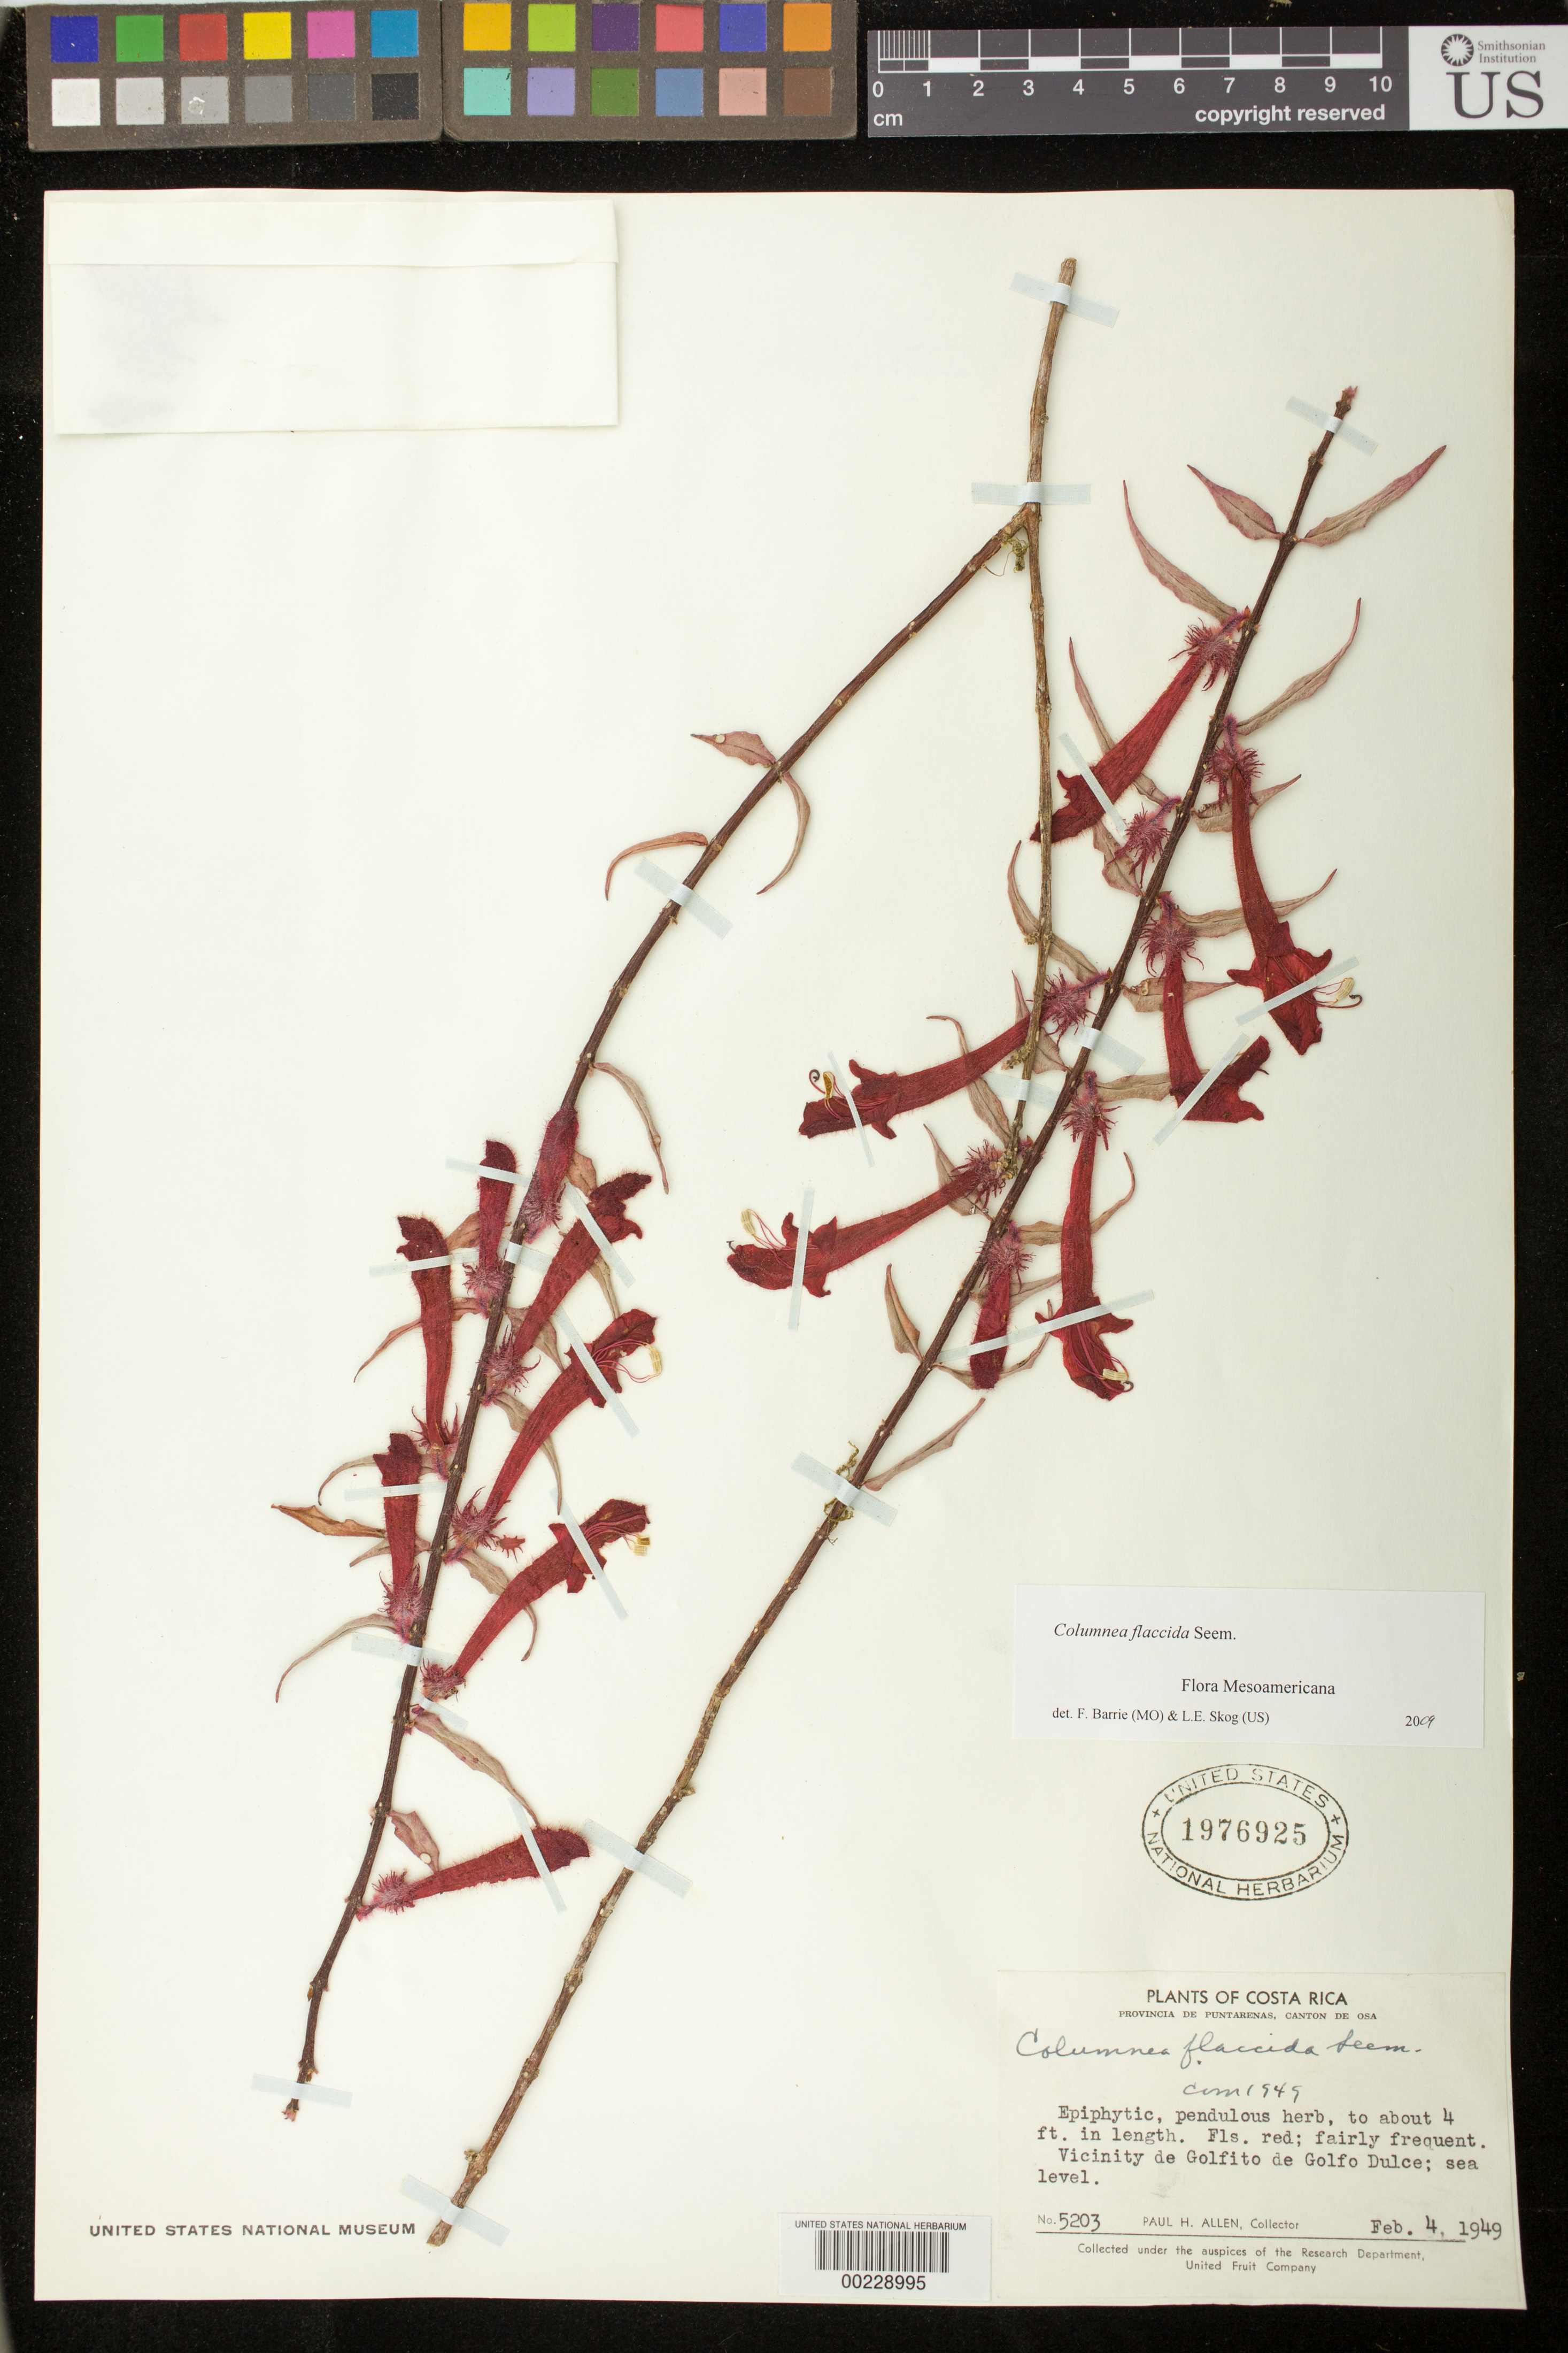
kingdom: Plantae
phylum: Tracheophyta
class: Magnoliopsida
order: Lamiales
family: Gesneriaceae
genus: Columnea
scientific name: Columnea flaccida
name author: Seem.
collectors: P. H. Allen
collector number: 5203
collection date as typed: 04 Feb 1949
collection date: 1949-02-04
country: Costa Rica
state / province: Puntarenas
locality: Canton de Osa, vicinity de Golfito de Golfo Dulce, sea level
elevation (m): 0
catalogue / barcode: US 1976925